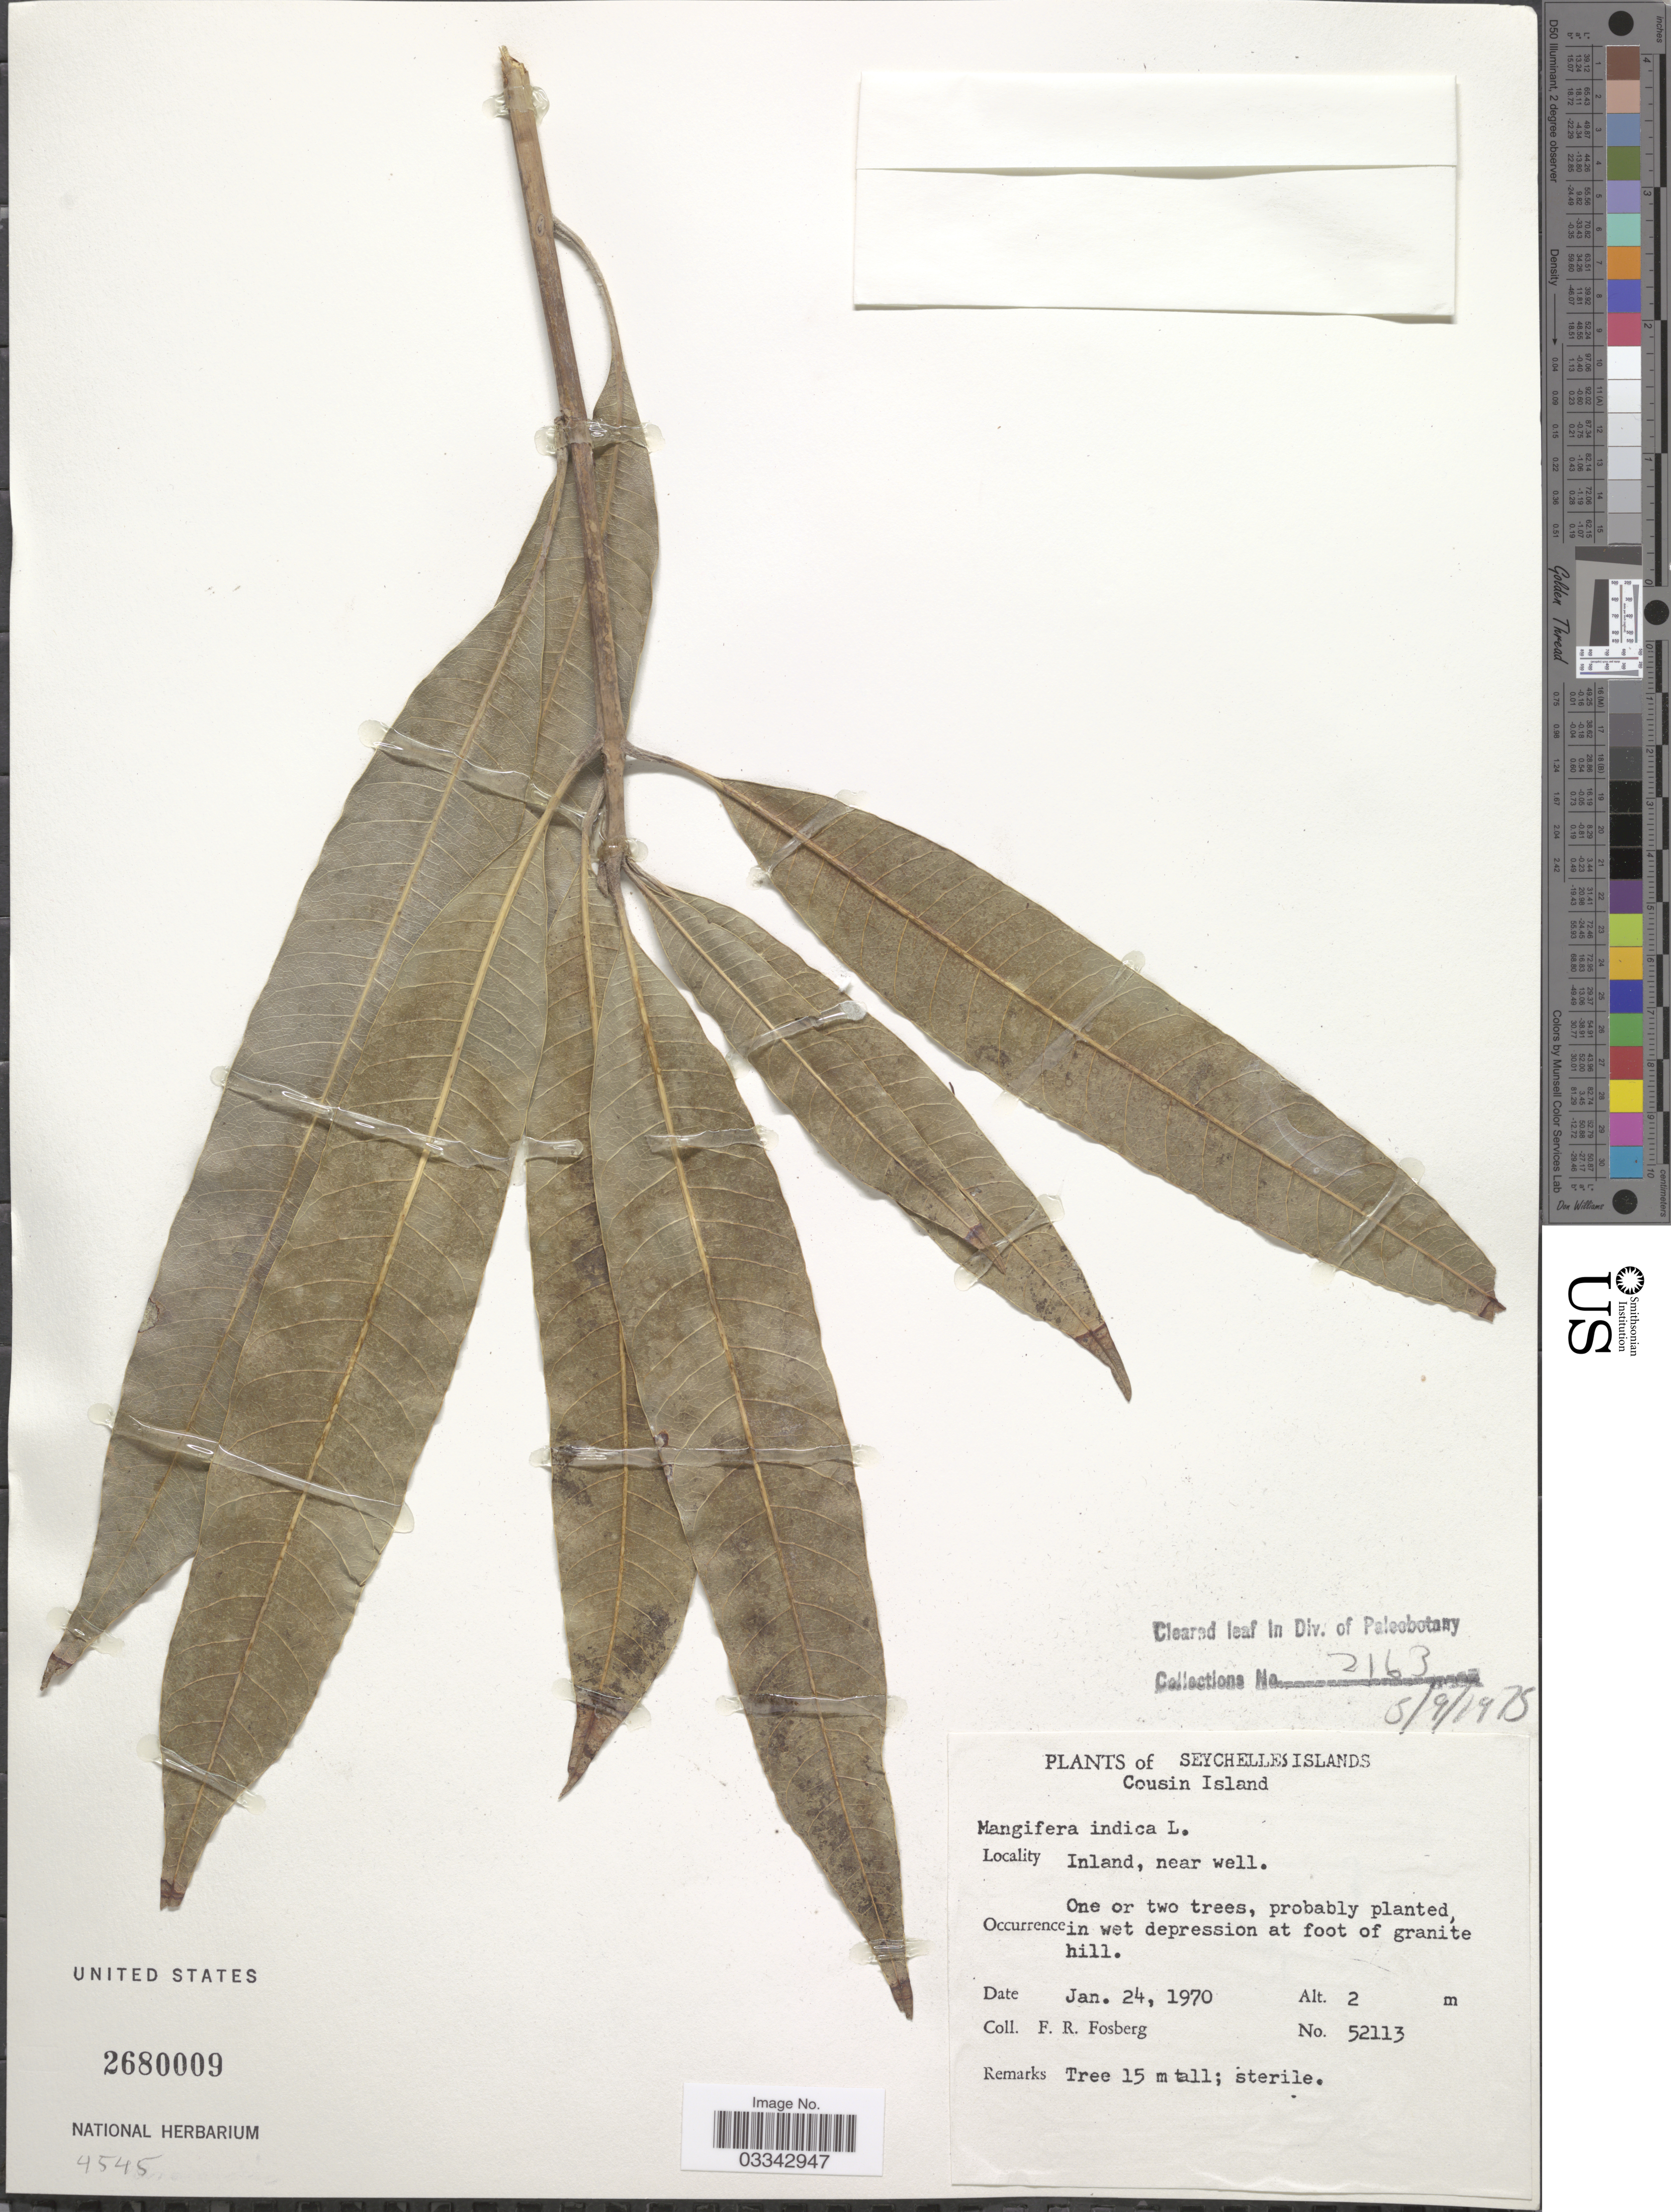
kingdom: Plantae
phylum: Tracheophyta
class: Magnoliopsida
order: Sapindales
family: Anacardiaceae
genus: Mangifera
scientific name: Mangifera indica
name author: L.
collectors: F. R. Fosberg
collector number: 52113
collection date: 1970-01-24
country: Seychelles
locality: Seychelles Islands. Cousin Island. Inland, near well.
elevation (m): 2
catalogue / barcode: US 2680009